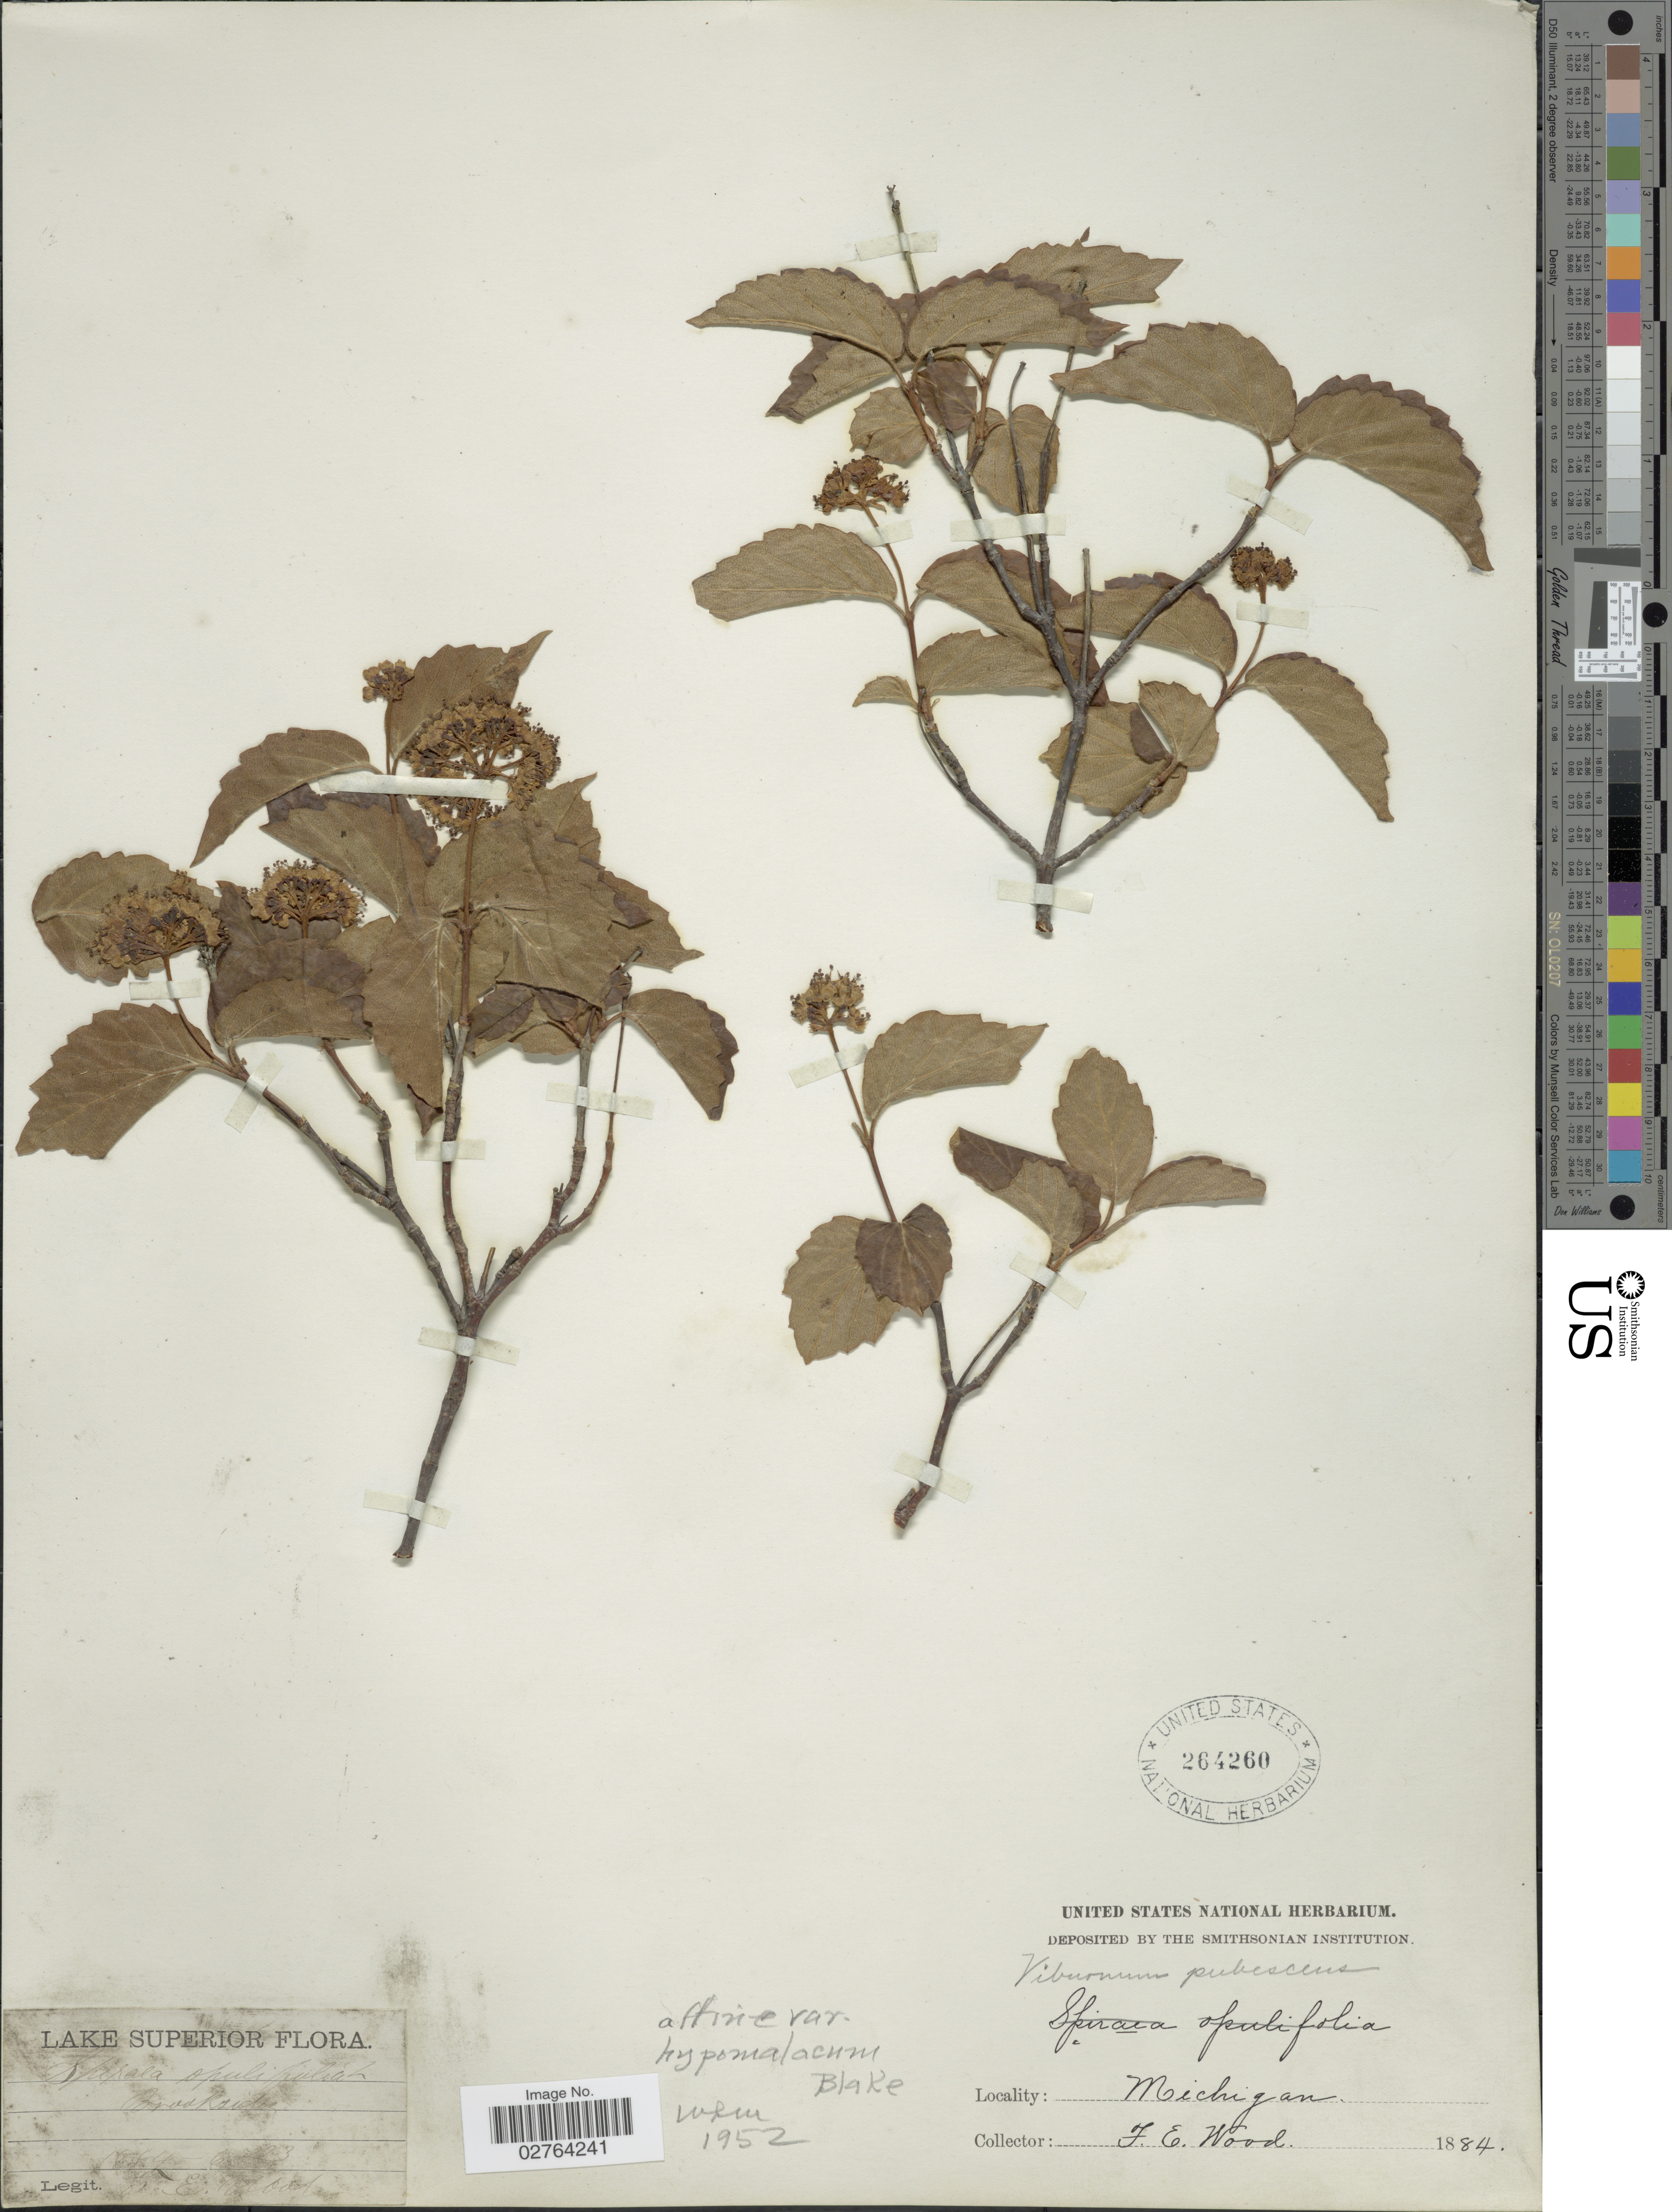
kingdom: Plantae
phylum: Tracheophyta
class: Magnoliopsida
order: Dipsacales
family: Viburnaceae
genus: Viburnum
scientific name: Viburnum rafinesqueanum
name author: Schult.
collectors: F. Wood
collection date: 1884-06-23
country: United States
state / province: Michigan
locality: Lake Superior. Brooksides.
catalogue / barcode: US 264260